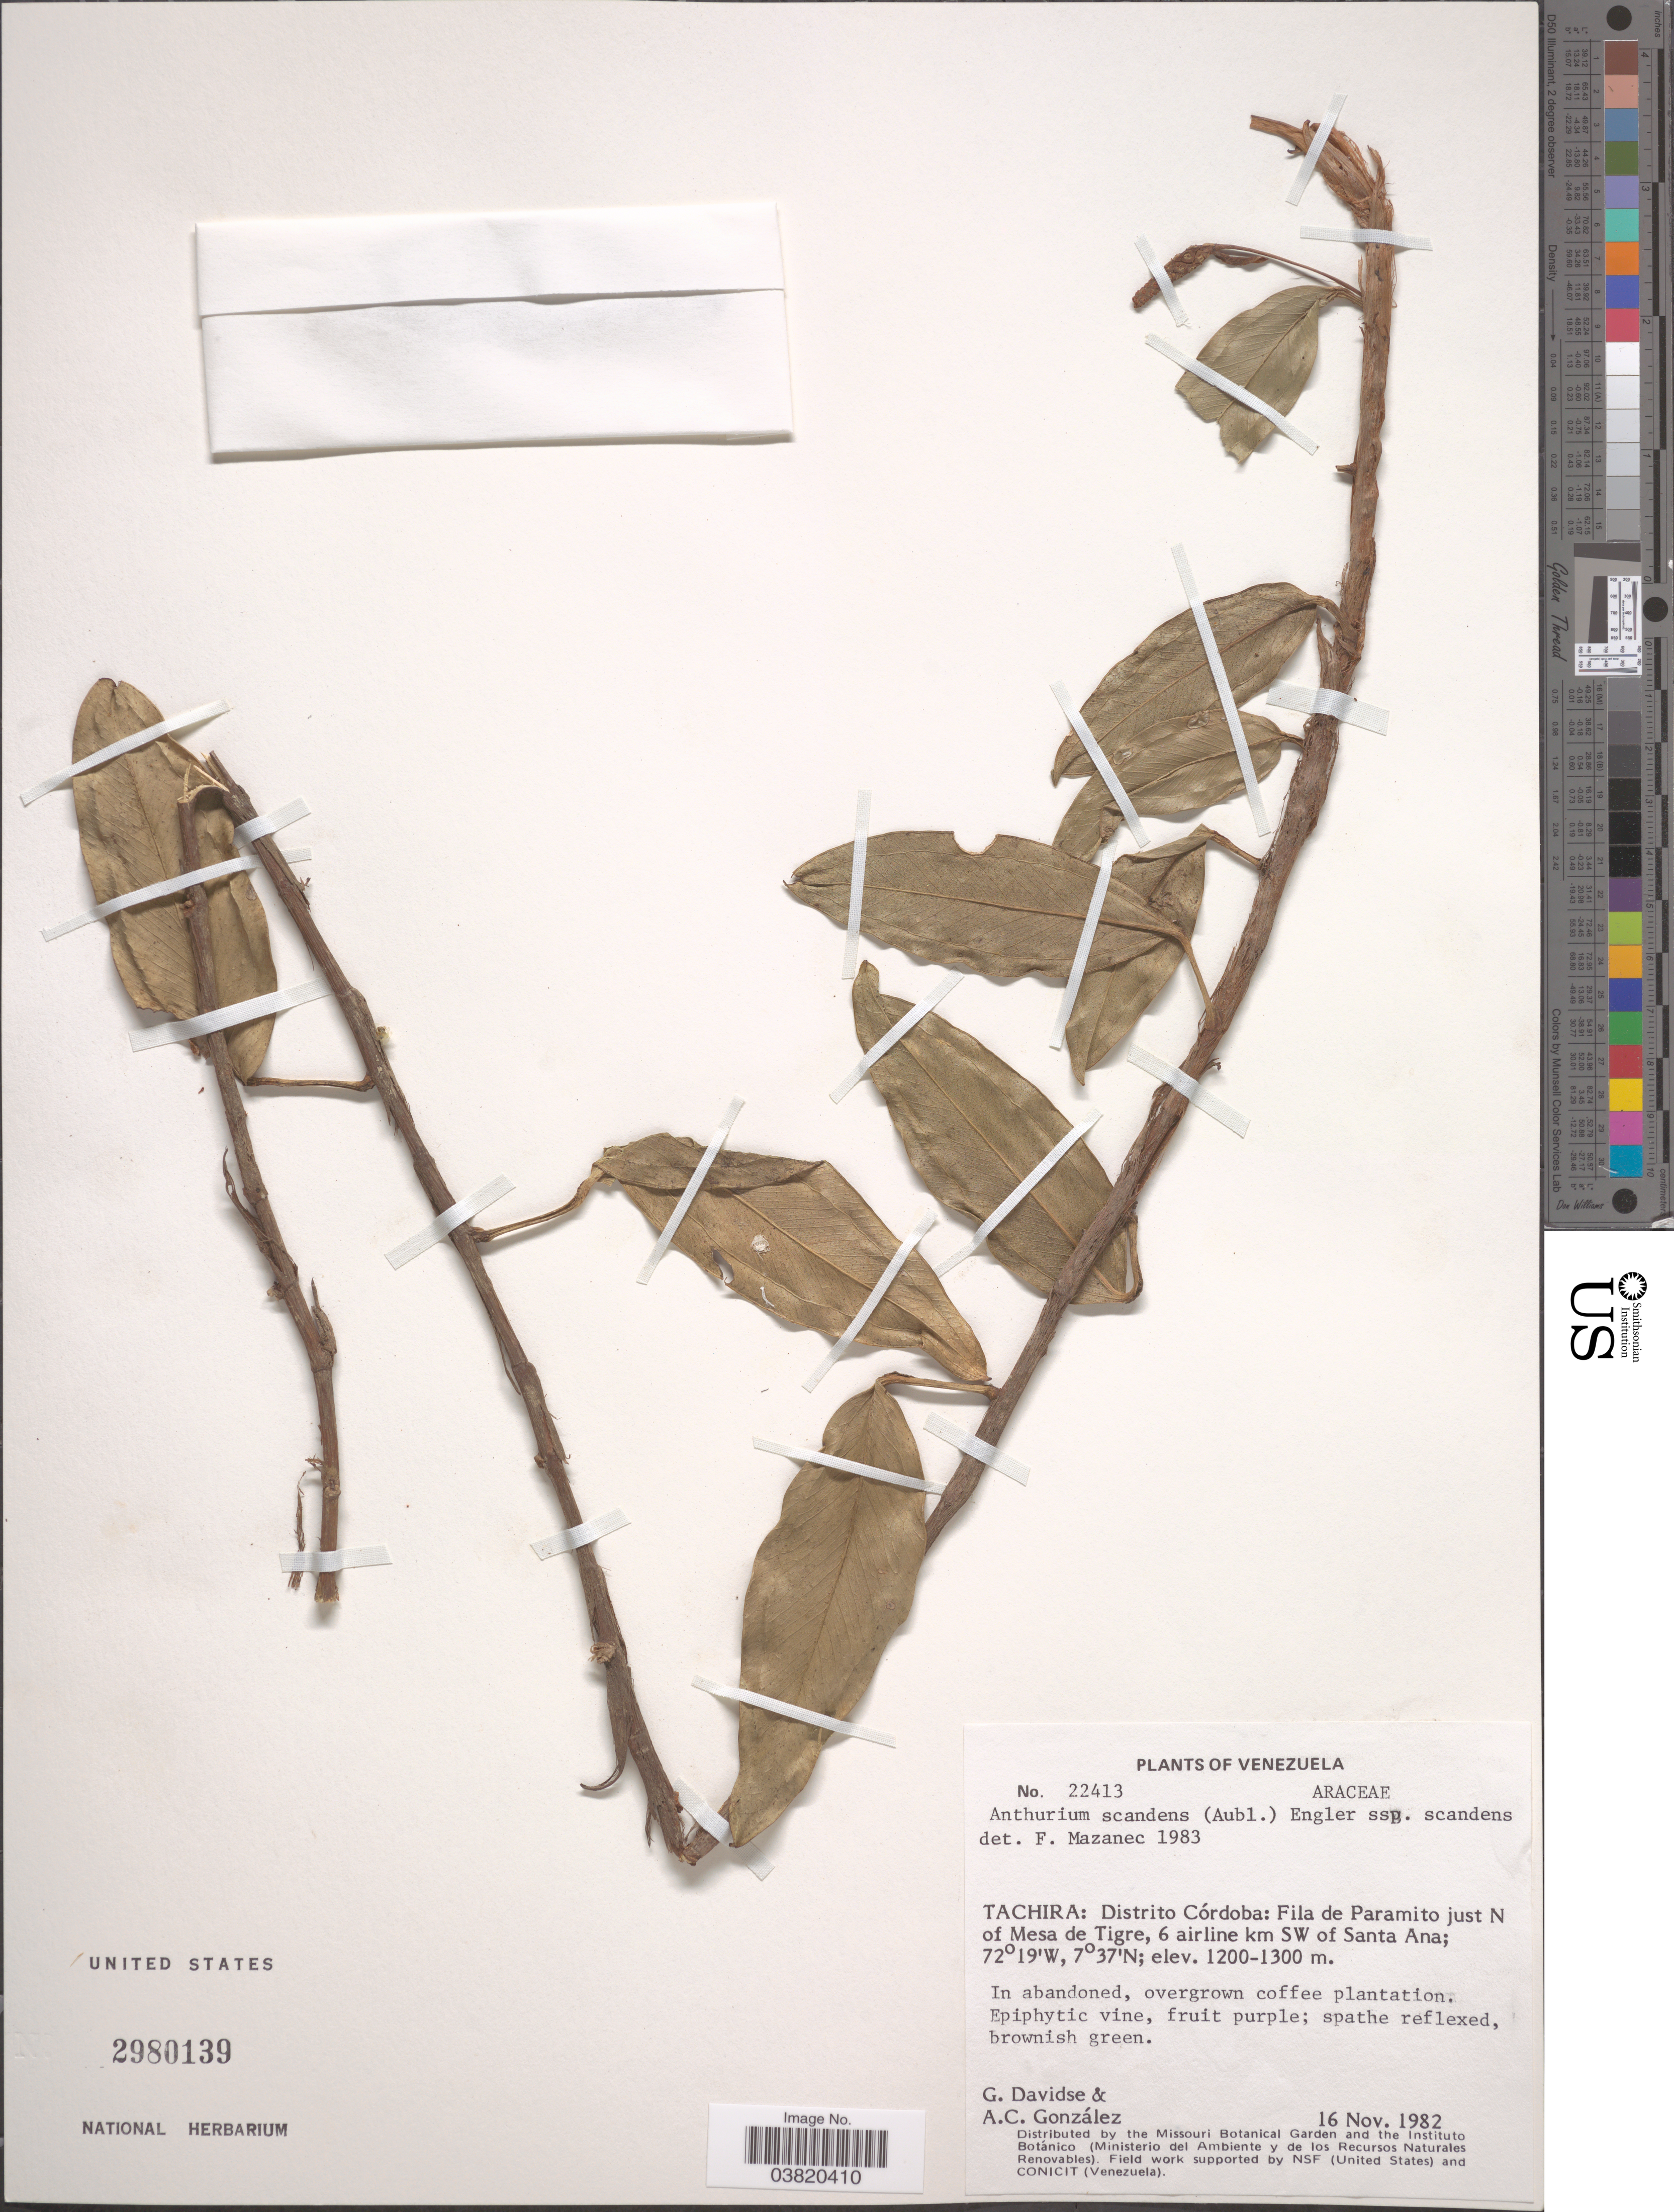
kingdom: Plantae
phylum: Tracheophyta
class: Liliopsida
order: Alismatales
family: Araceae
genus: Anthurium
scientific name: Anthurium scandens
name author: (Aubl.) Engl.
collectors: G. Davidse & A. C. González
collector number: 22413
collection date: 1982-11-16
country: Venezuela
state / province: Tachira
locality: Distrito Córdoba: Fila de Paramito just N of Mesa de Tigre, 6 airline km SW of Santa Ana.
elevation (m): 1200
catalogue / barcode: US 2980139